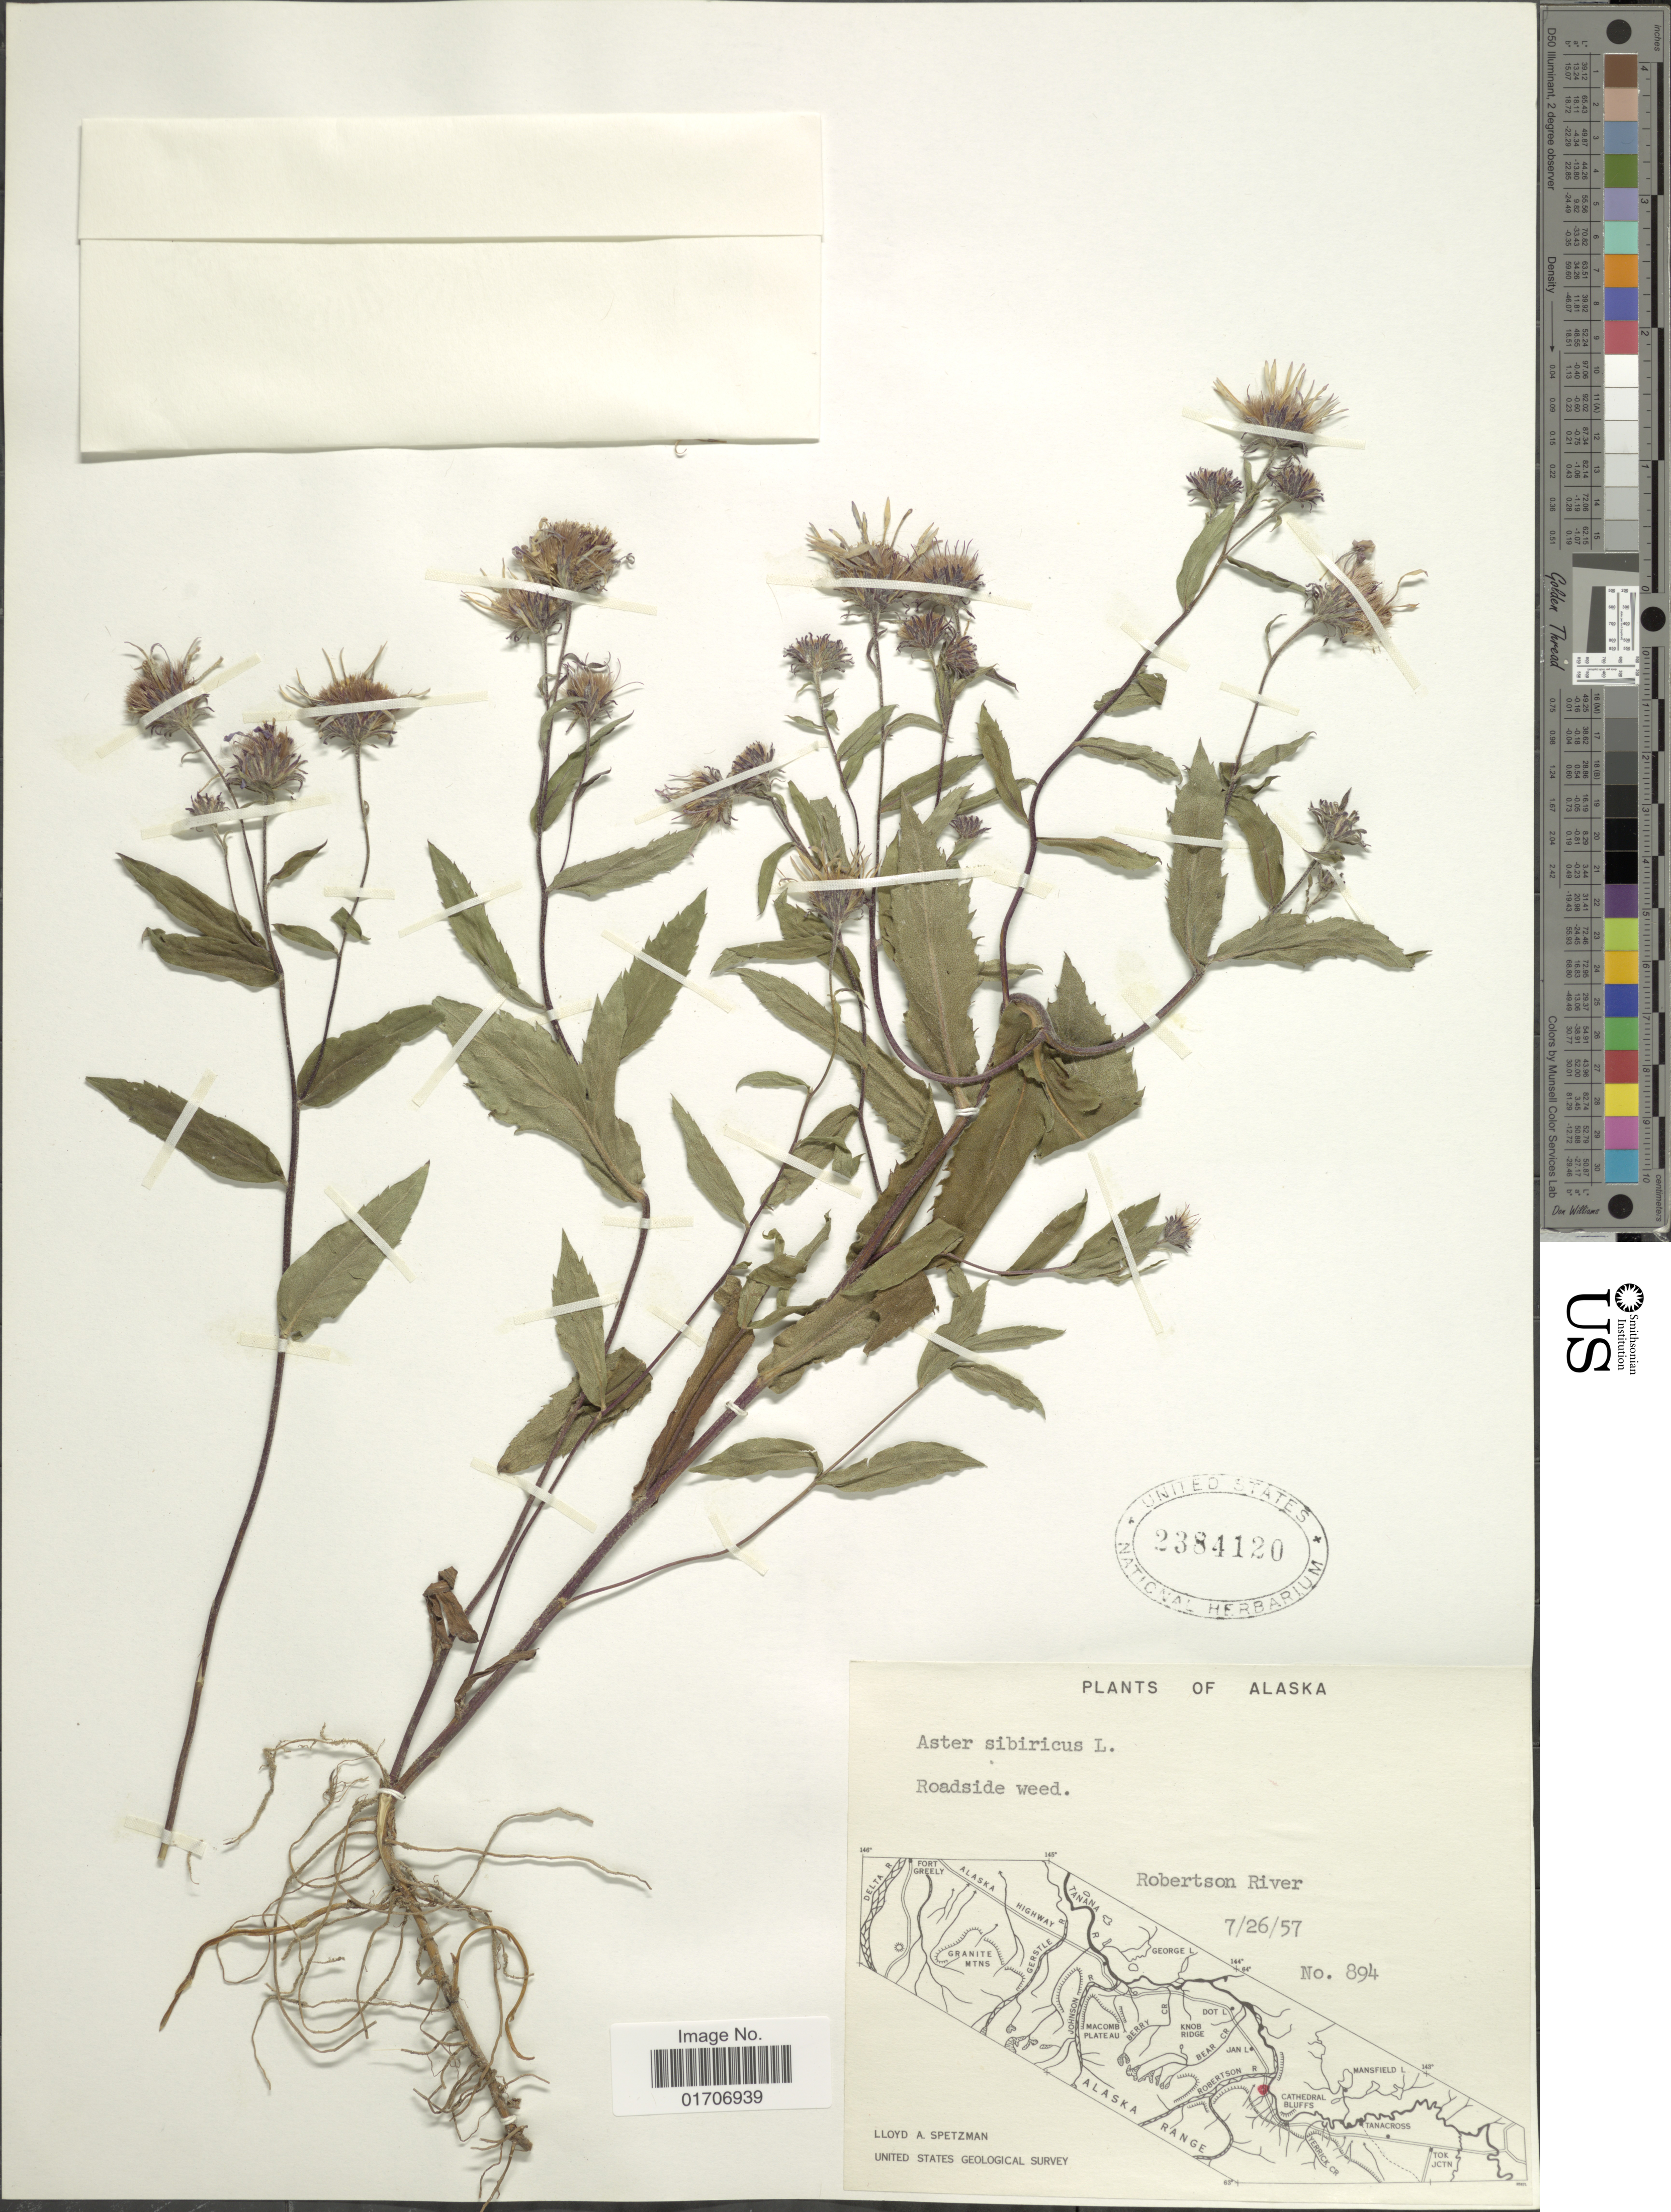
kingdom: Plantae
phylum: Tracheophyta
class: Magnoliopsida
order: Asterales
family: Asteraceae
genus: Eurybia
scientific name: Eurybia sibirica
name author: (L.) G.L. Nesom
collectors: L. Spetzman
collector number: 894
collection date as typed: Transcribed d/m/y: 26/7/57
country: United States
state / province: Alaska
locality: Roadside weed. Robertson River.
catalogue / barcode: US 2384120